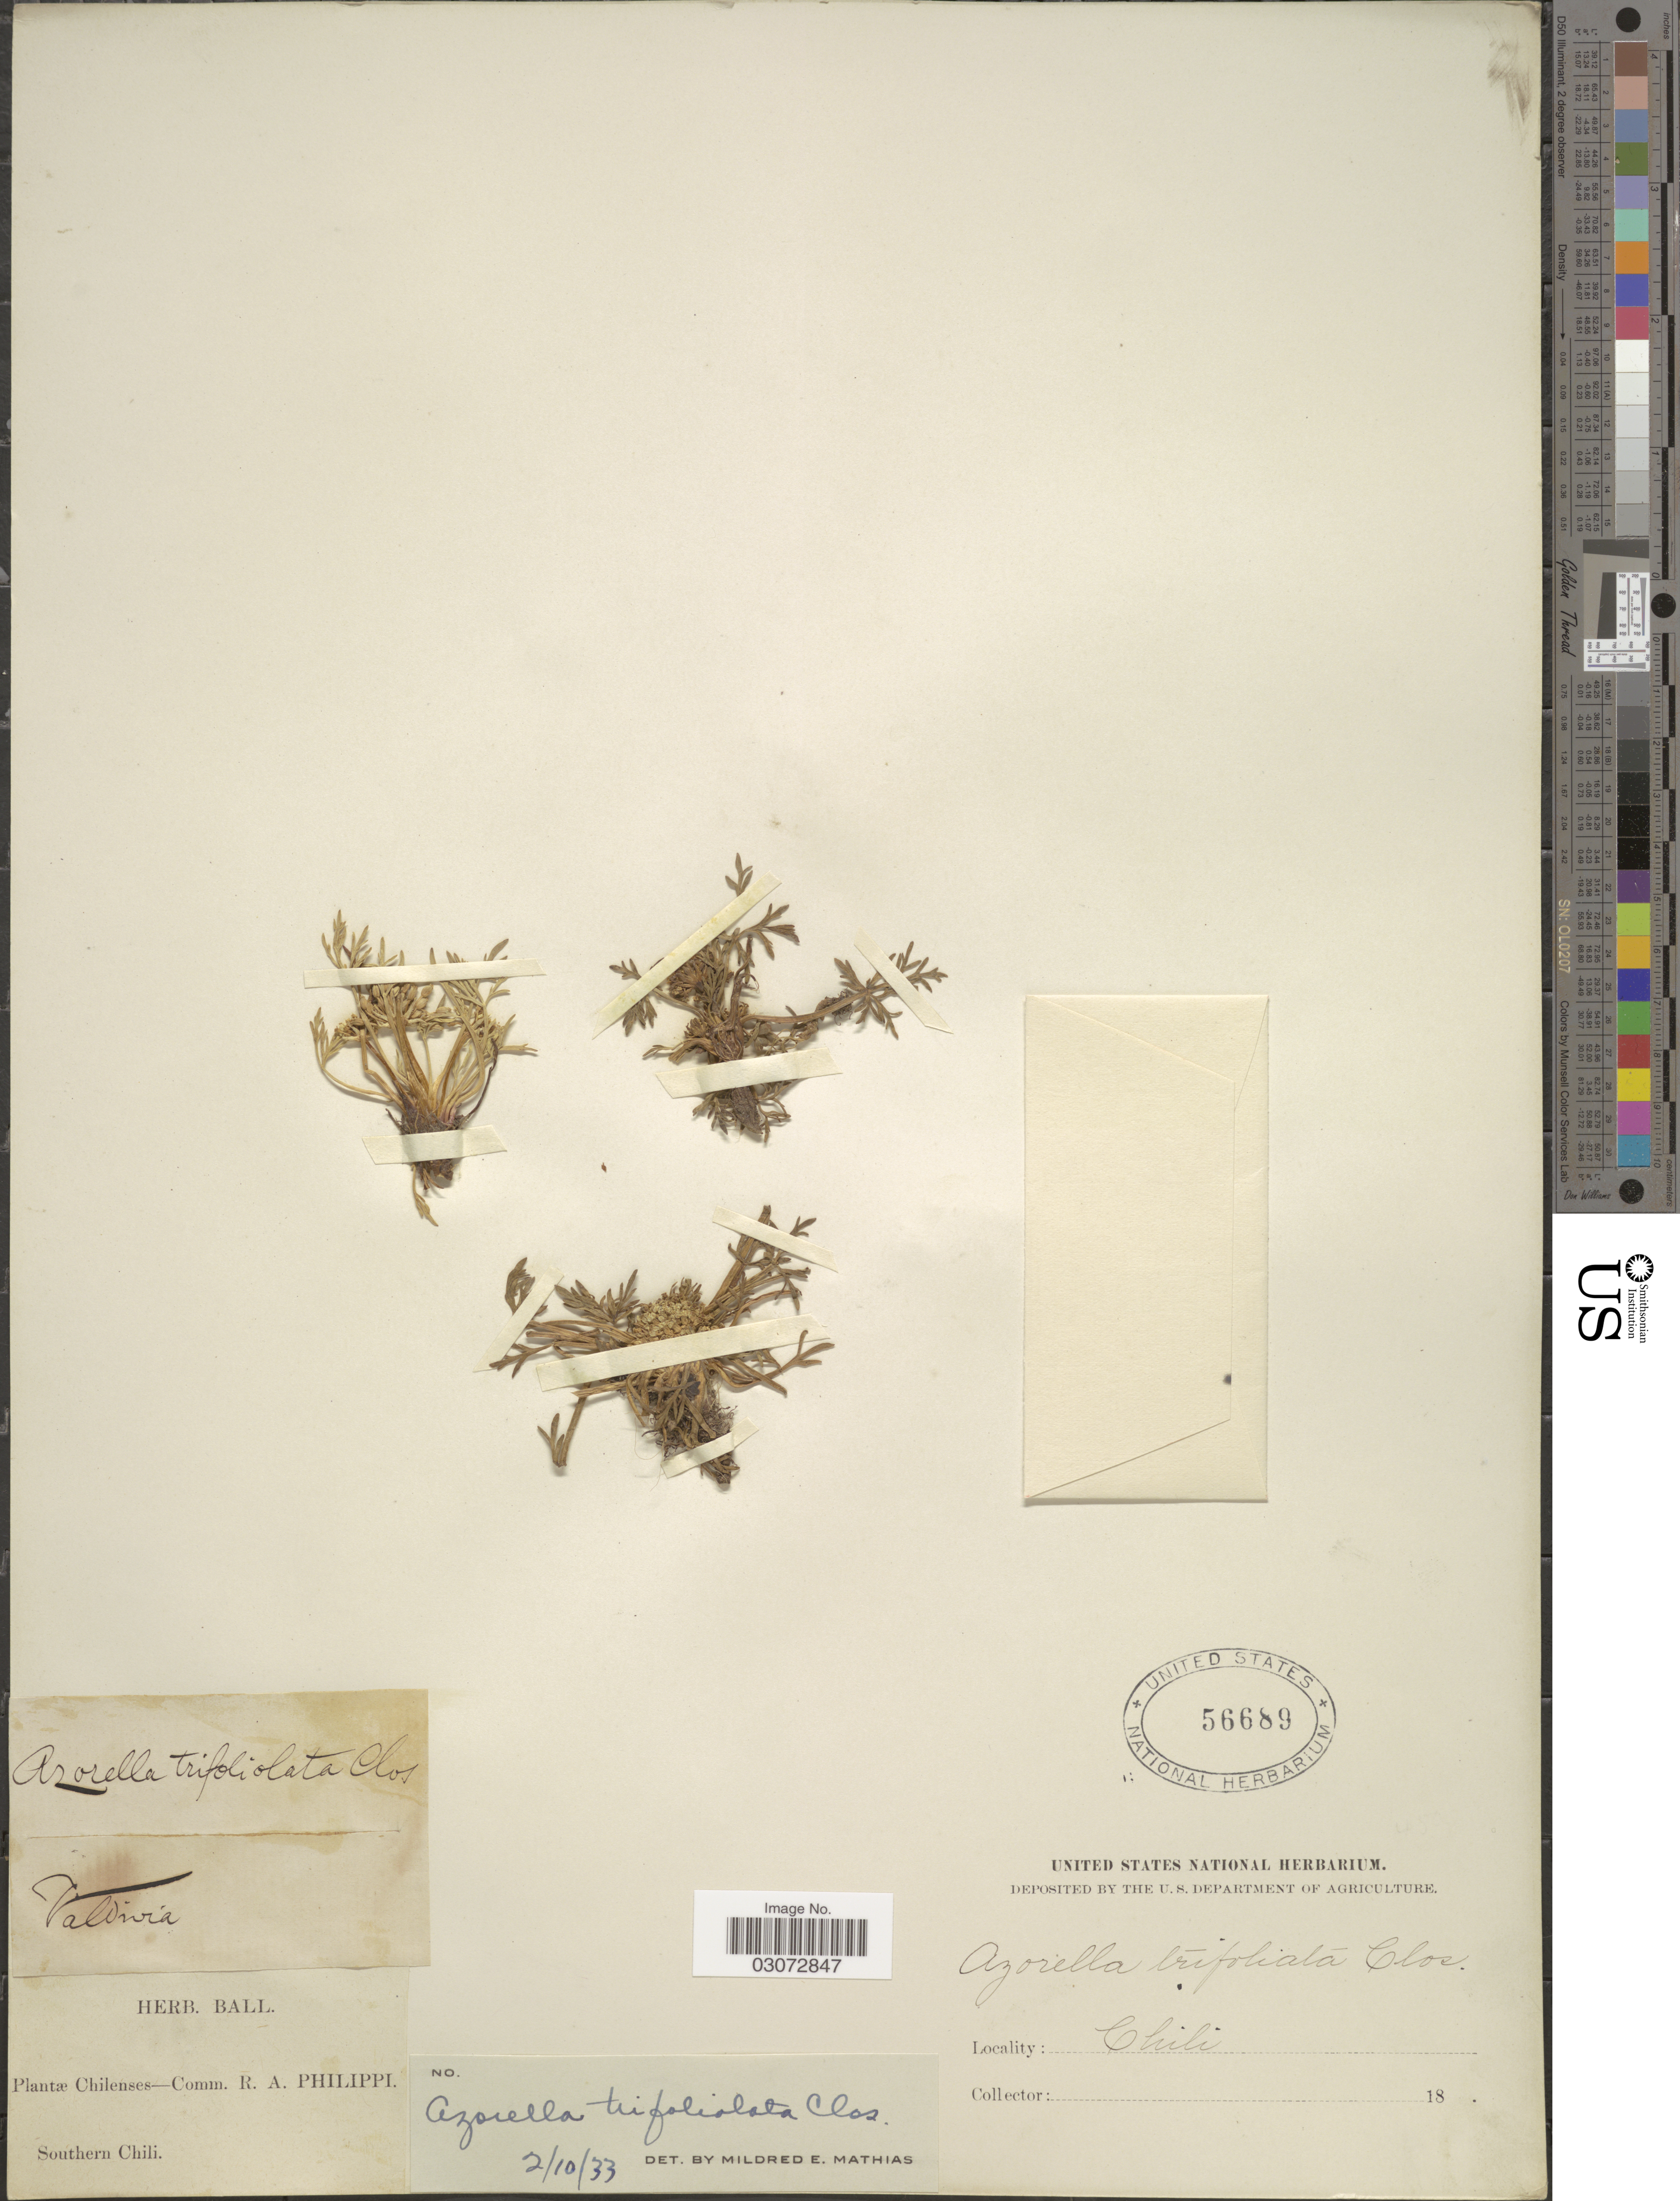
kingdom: Plantae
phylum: Tracheophyta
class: Magnoliopsida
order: Apiales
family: Apiaceae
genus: Azorella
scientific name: Azorella trifoliata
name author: Walp.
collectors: ex herb. Ball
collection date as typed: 18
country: Chile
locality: Valdivia. Southern Chili.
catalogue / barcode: US 56689